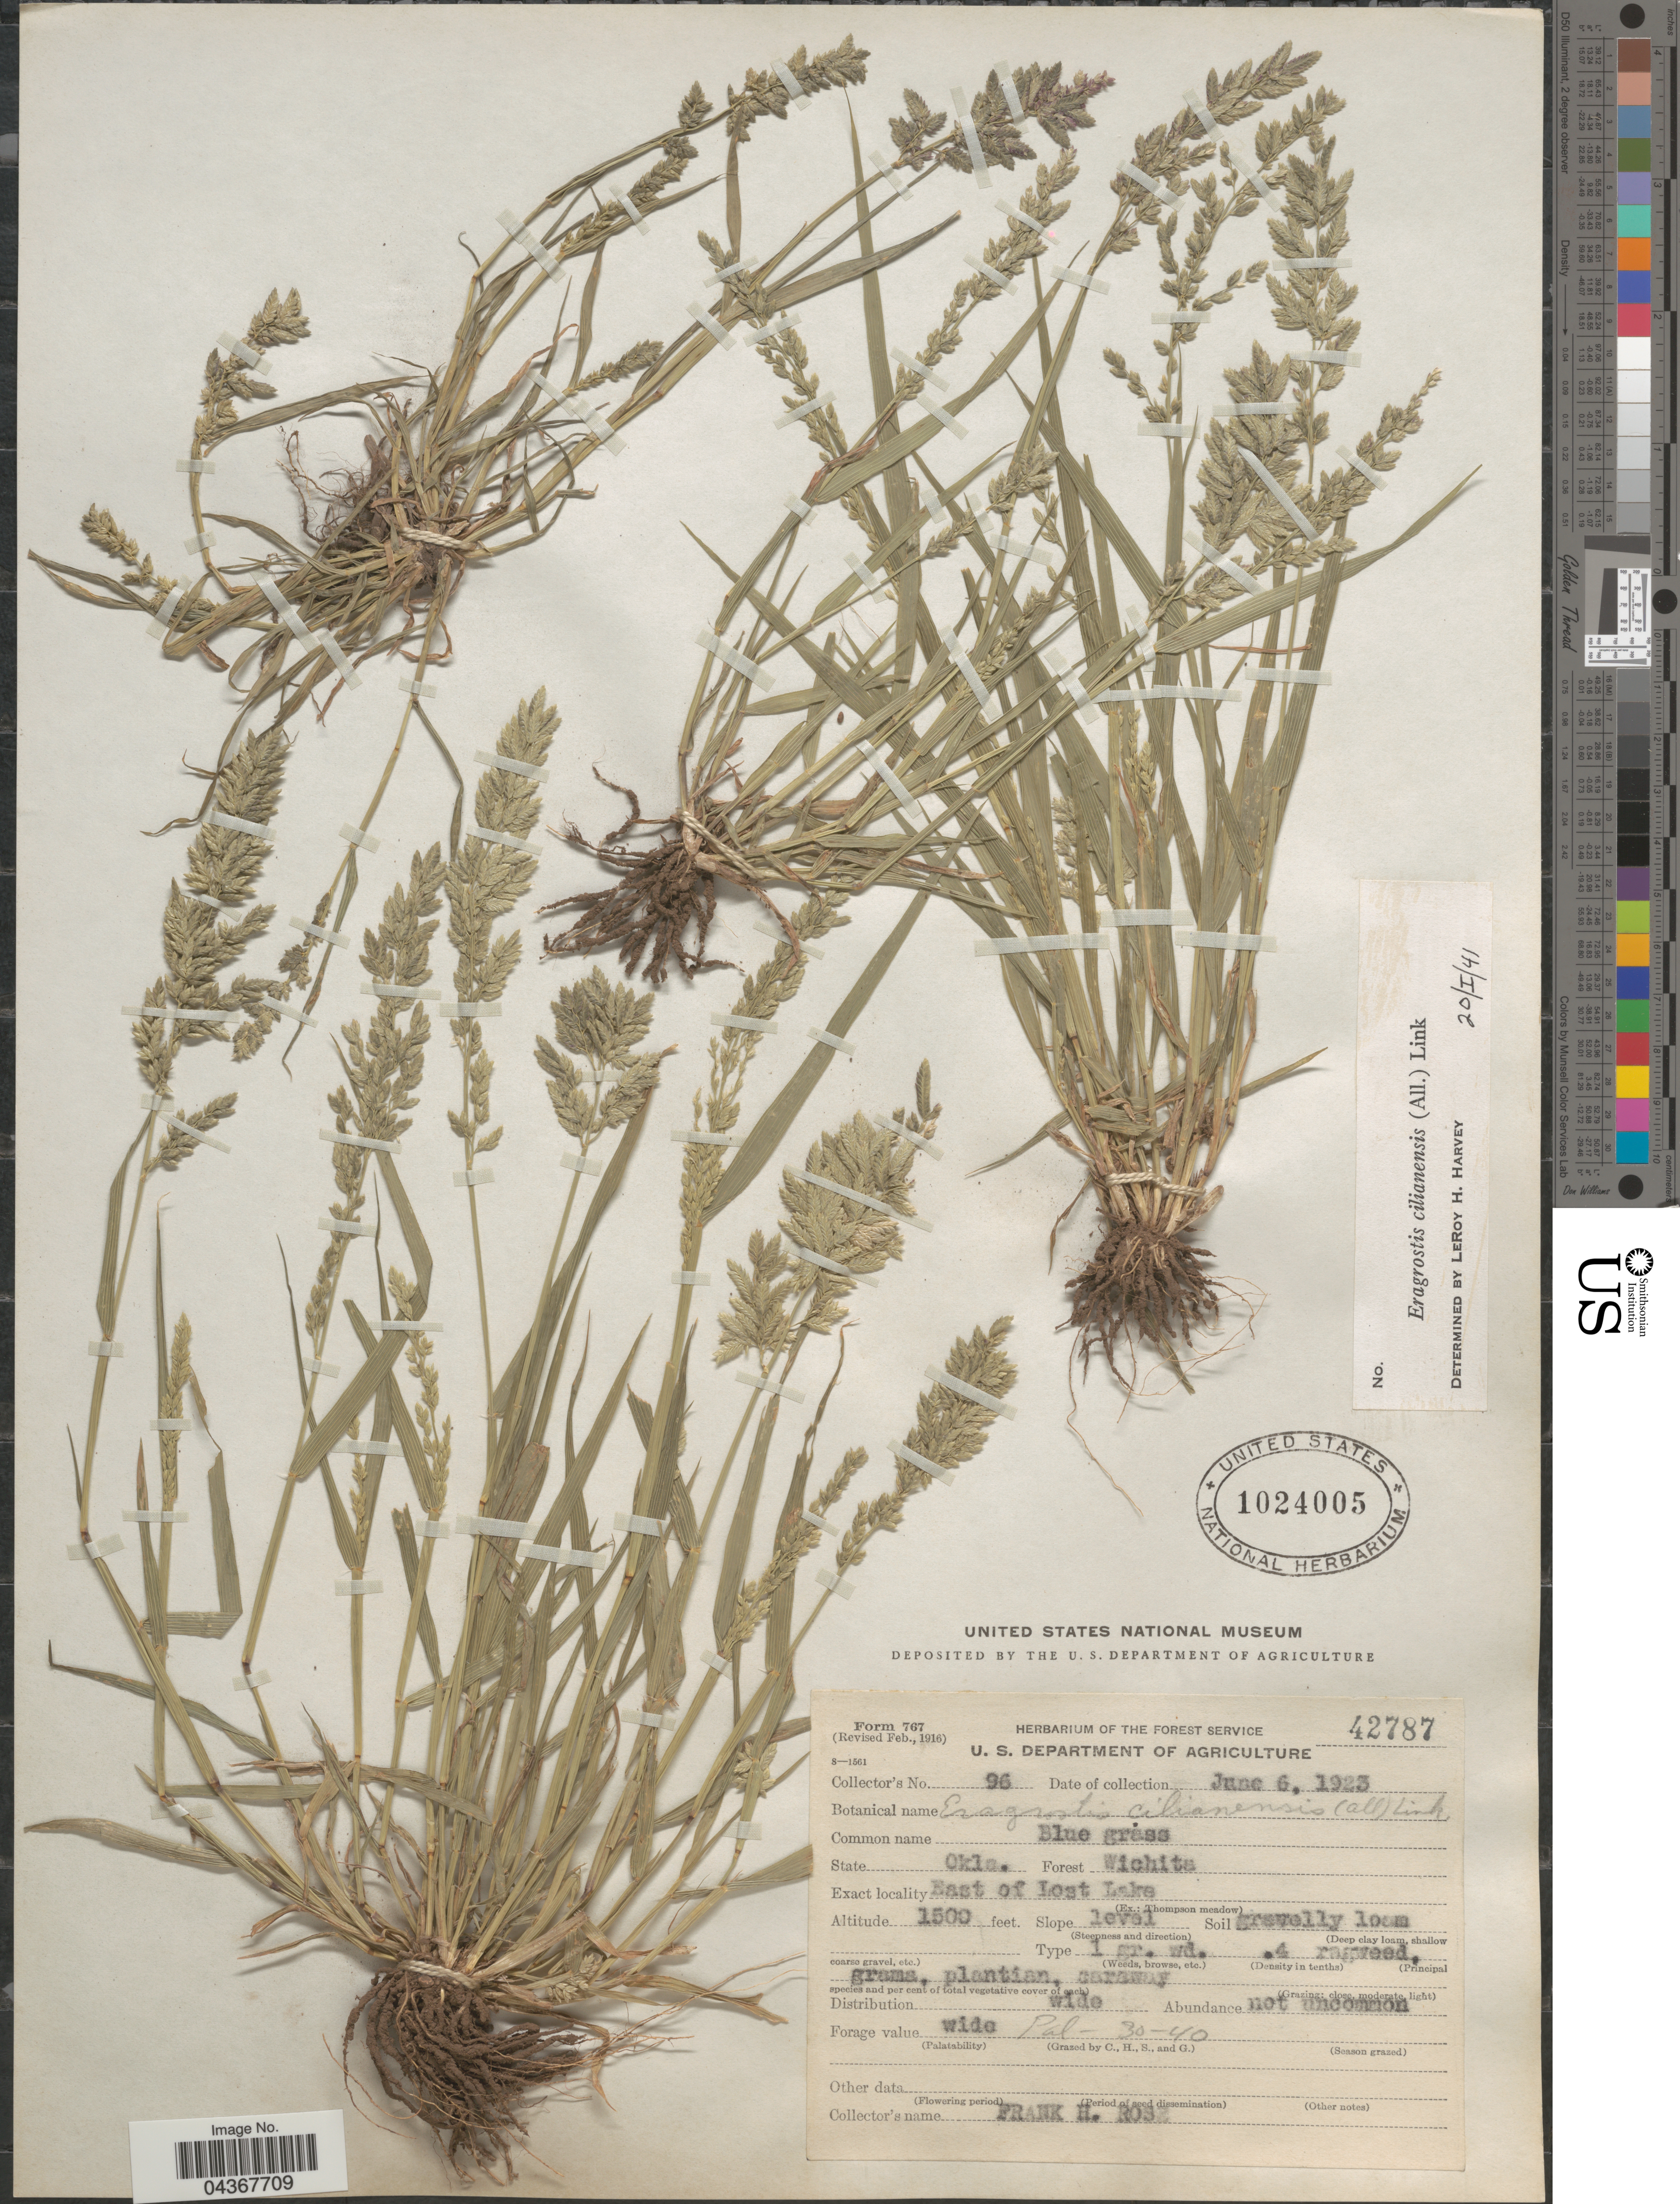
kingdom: Plantae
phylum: Tracheophyta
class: Liliopsida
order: Poales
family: Poaceae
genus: Eragrostis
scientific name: Eragrostis cilianensis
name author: (Bellardi) Vignolo ex Janch.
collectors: F. H. Rose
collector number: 96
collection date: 1923-06-06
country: United States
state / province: Oklahoma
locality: Forest Wichita. East of Lost Lake.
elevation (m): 457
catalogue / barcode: US 1024005